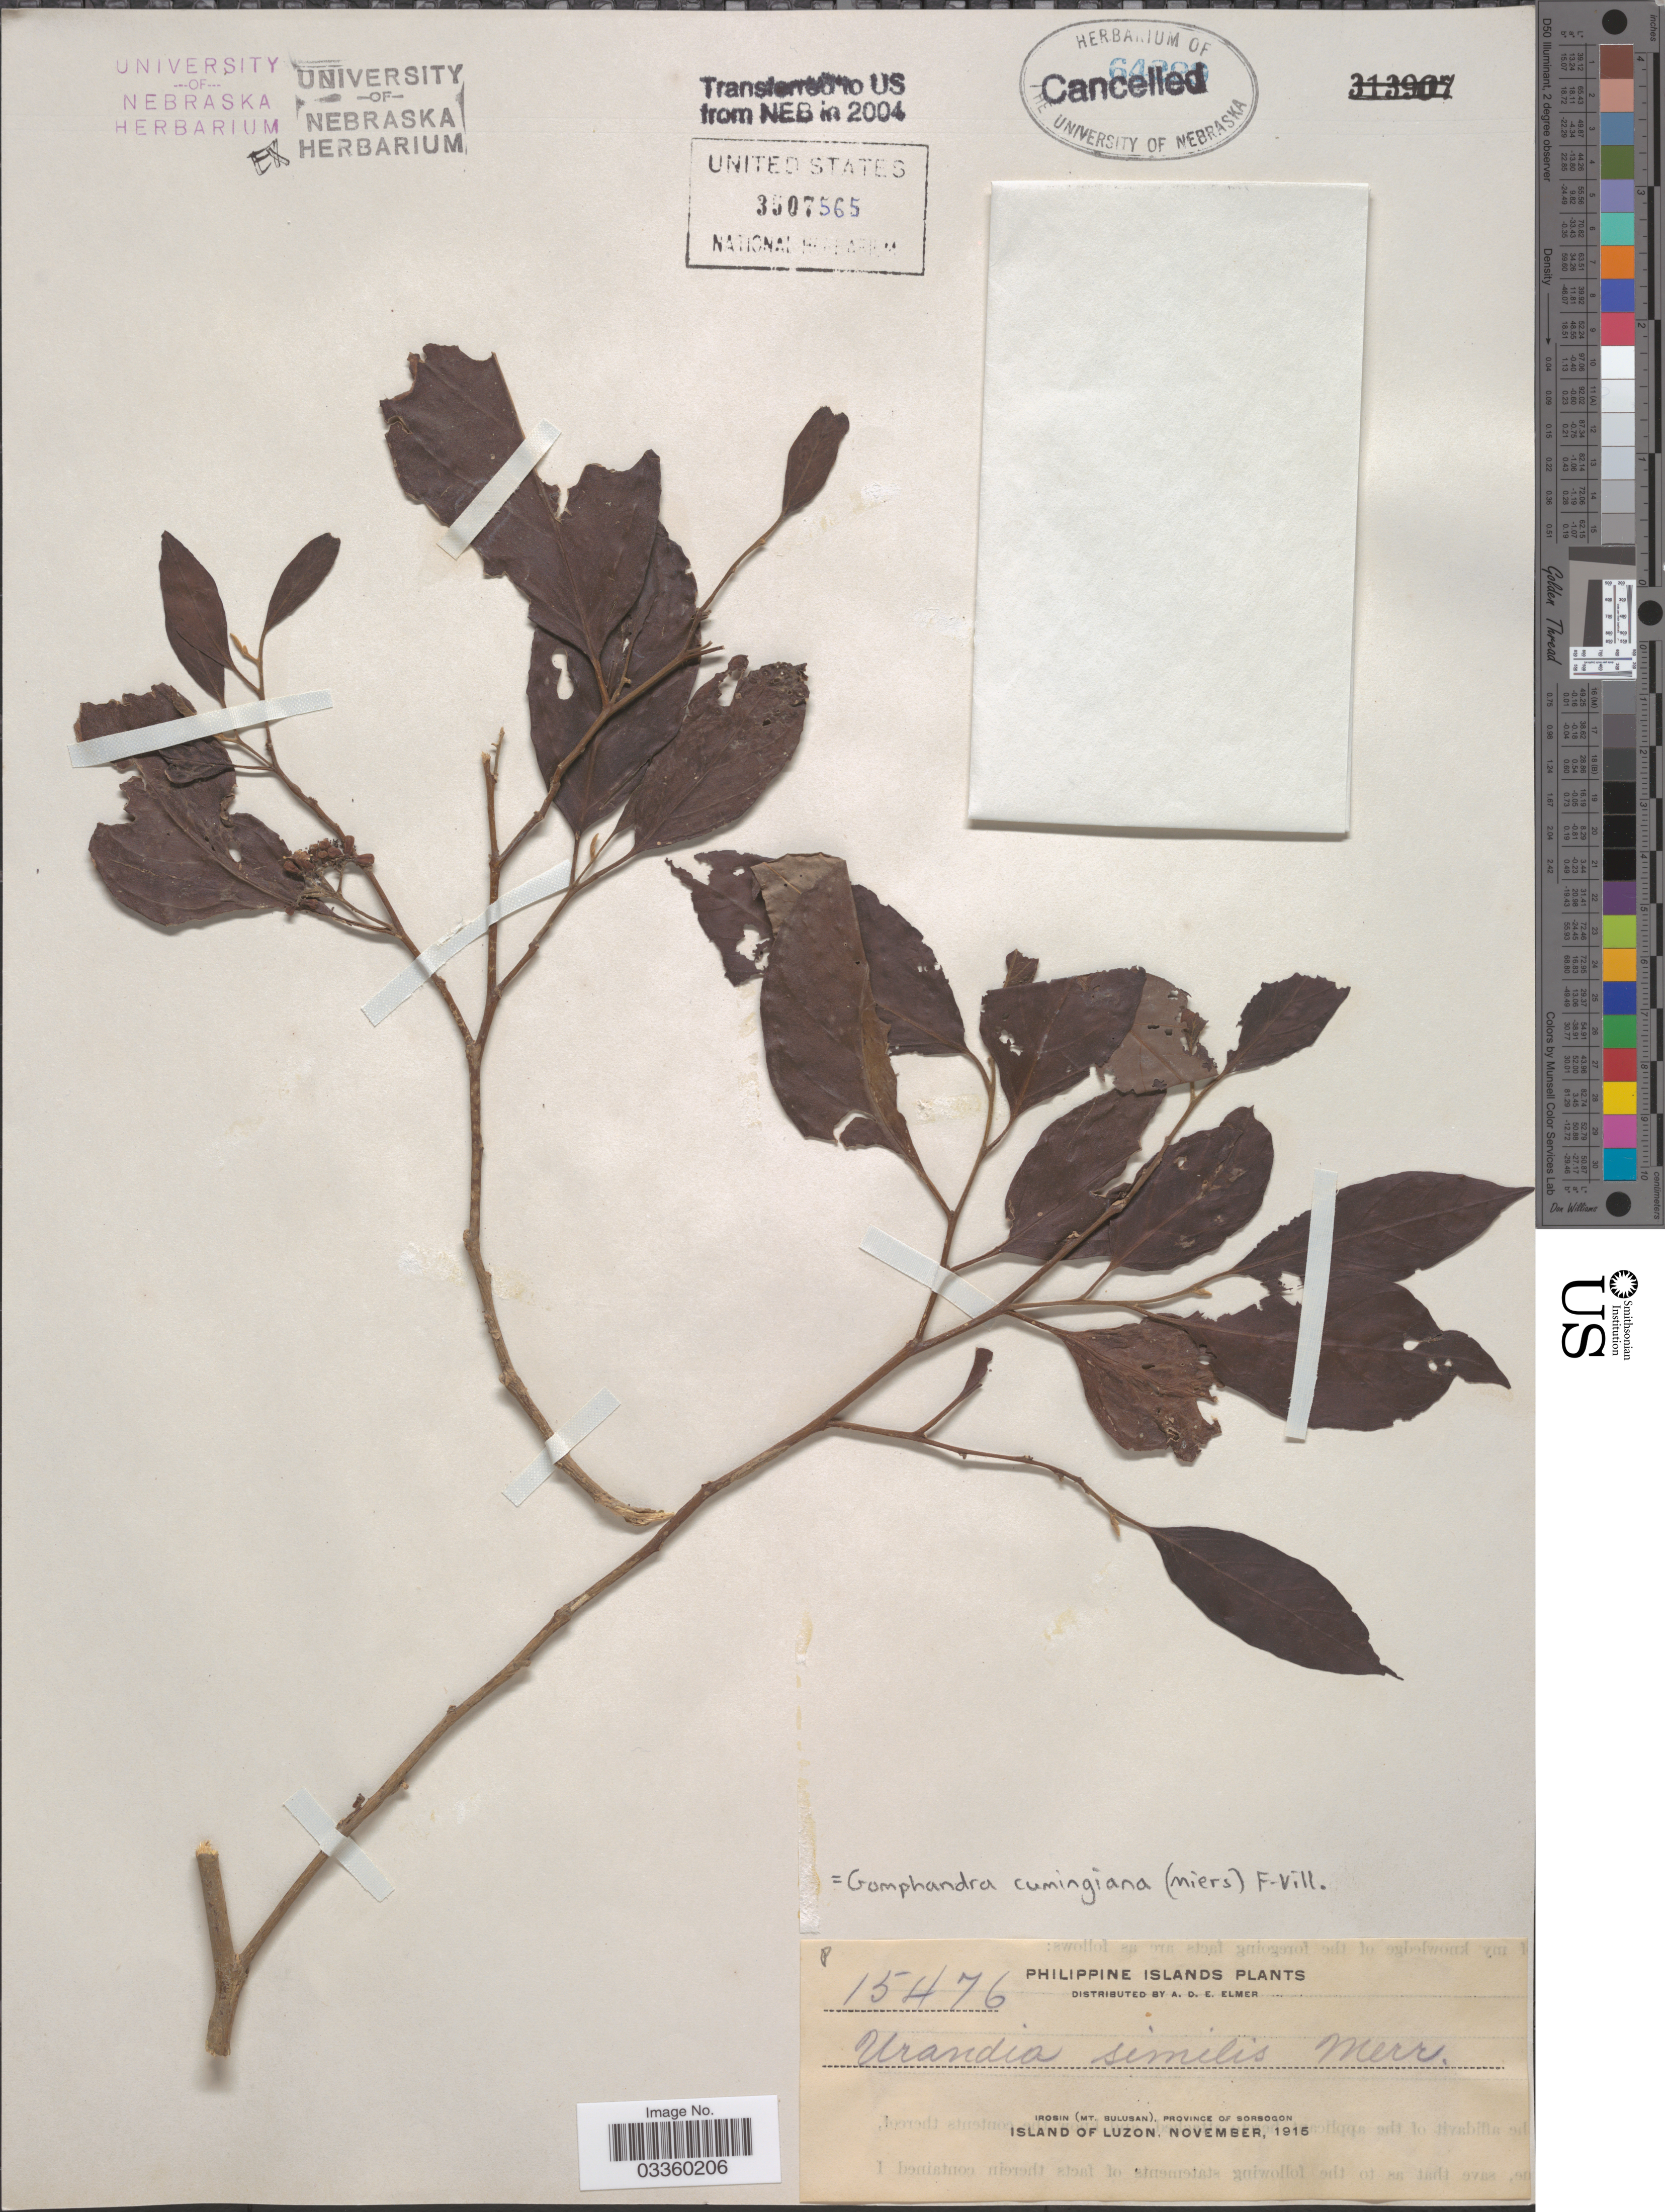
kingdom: Plantae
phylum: Tracheophyta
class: Magnoliopsida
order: Cardiopteridales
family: Stemonuraceae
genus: Gomphandra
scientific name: Gomphandra cumingiana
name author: (Miers) Fern.-Vill.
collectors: A. D. E. Elmer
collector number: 15476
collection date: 1915-11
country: Philippines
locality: Irosin (Mt. Bulusan), Province of Sorsogon. Island of Luzon.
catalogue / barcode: US 3507565